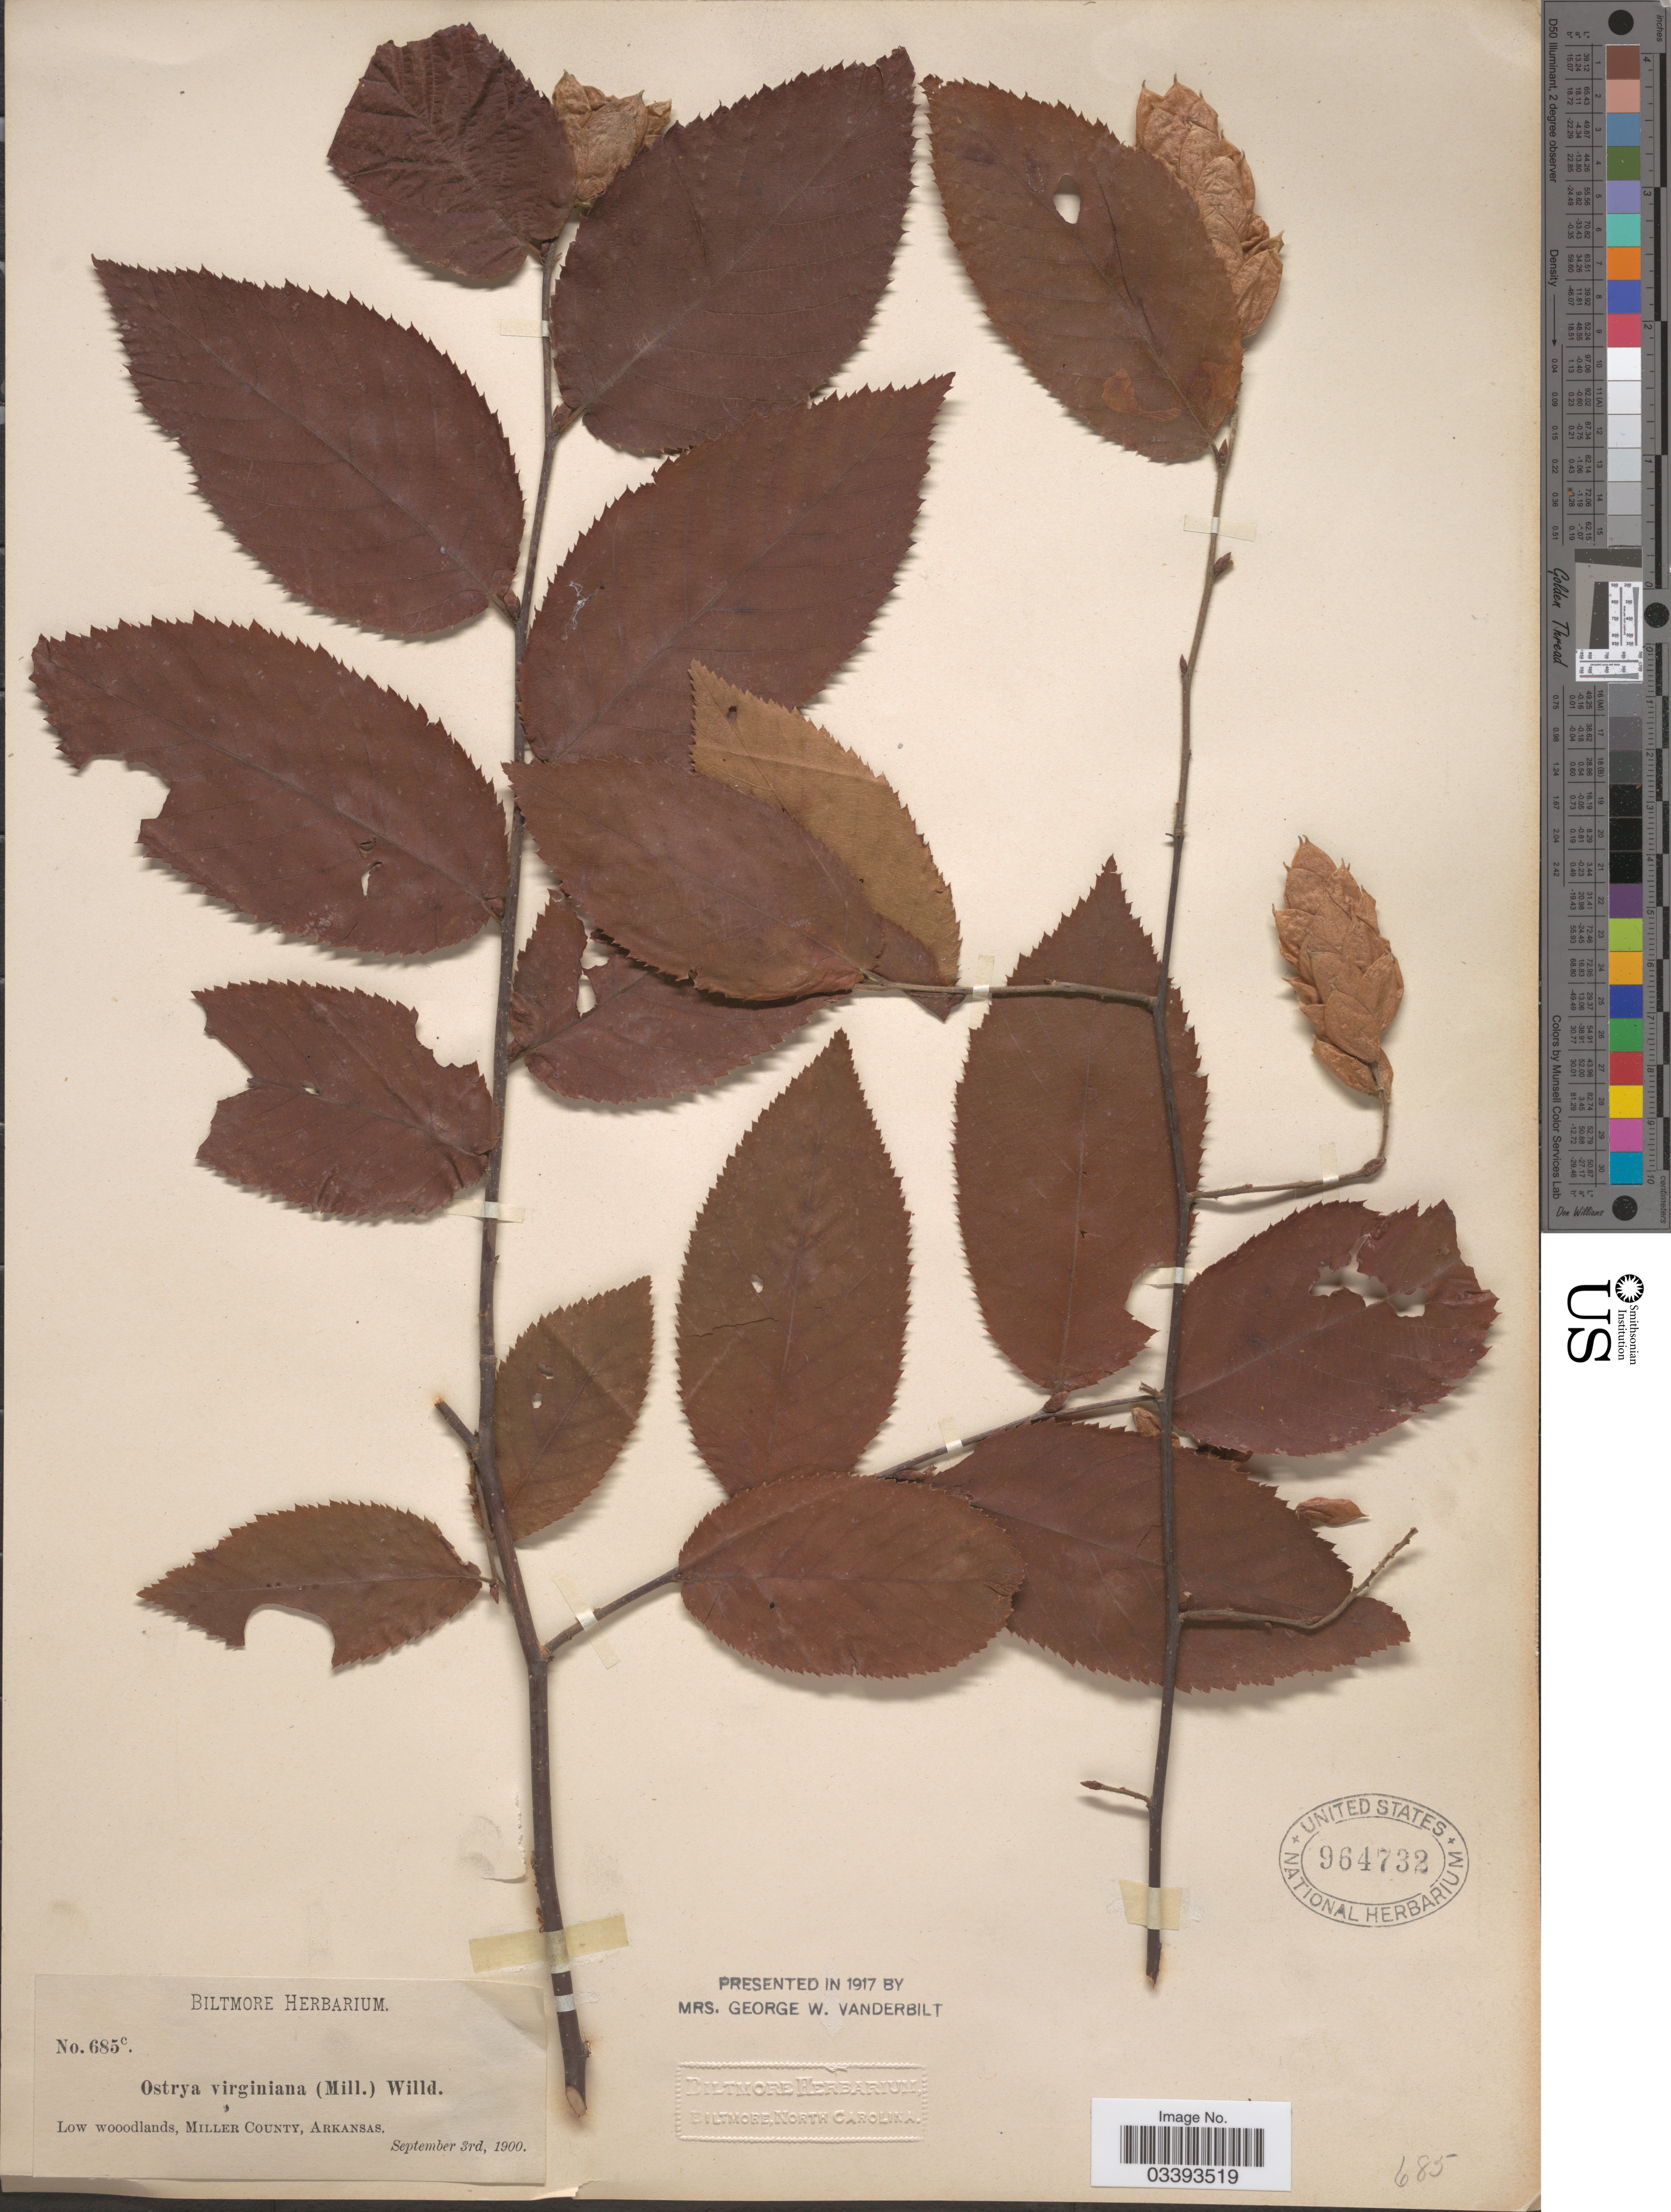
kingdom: Plantae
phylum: Tracheophyta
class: Magnoliopsida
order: Fagales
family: Betulaceae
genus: Ostrya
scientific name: Ostrya virginiana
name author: (Mill.) K. Koch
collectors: ex herb. Biltmore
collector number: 685c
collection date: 1900-09-03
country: United States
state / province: Arkansas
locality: Low woodlands, Miller County.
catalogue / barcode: US 964732